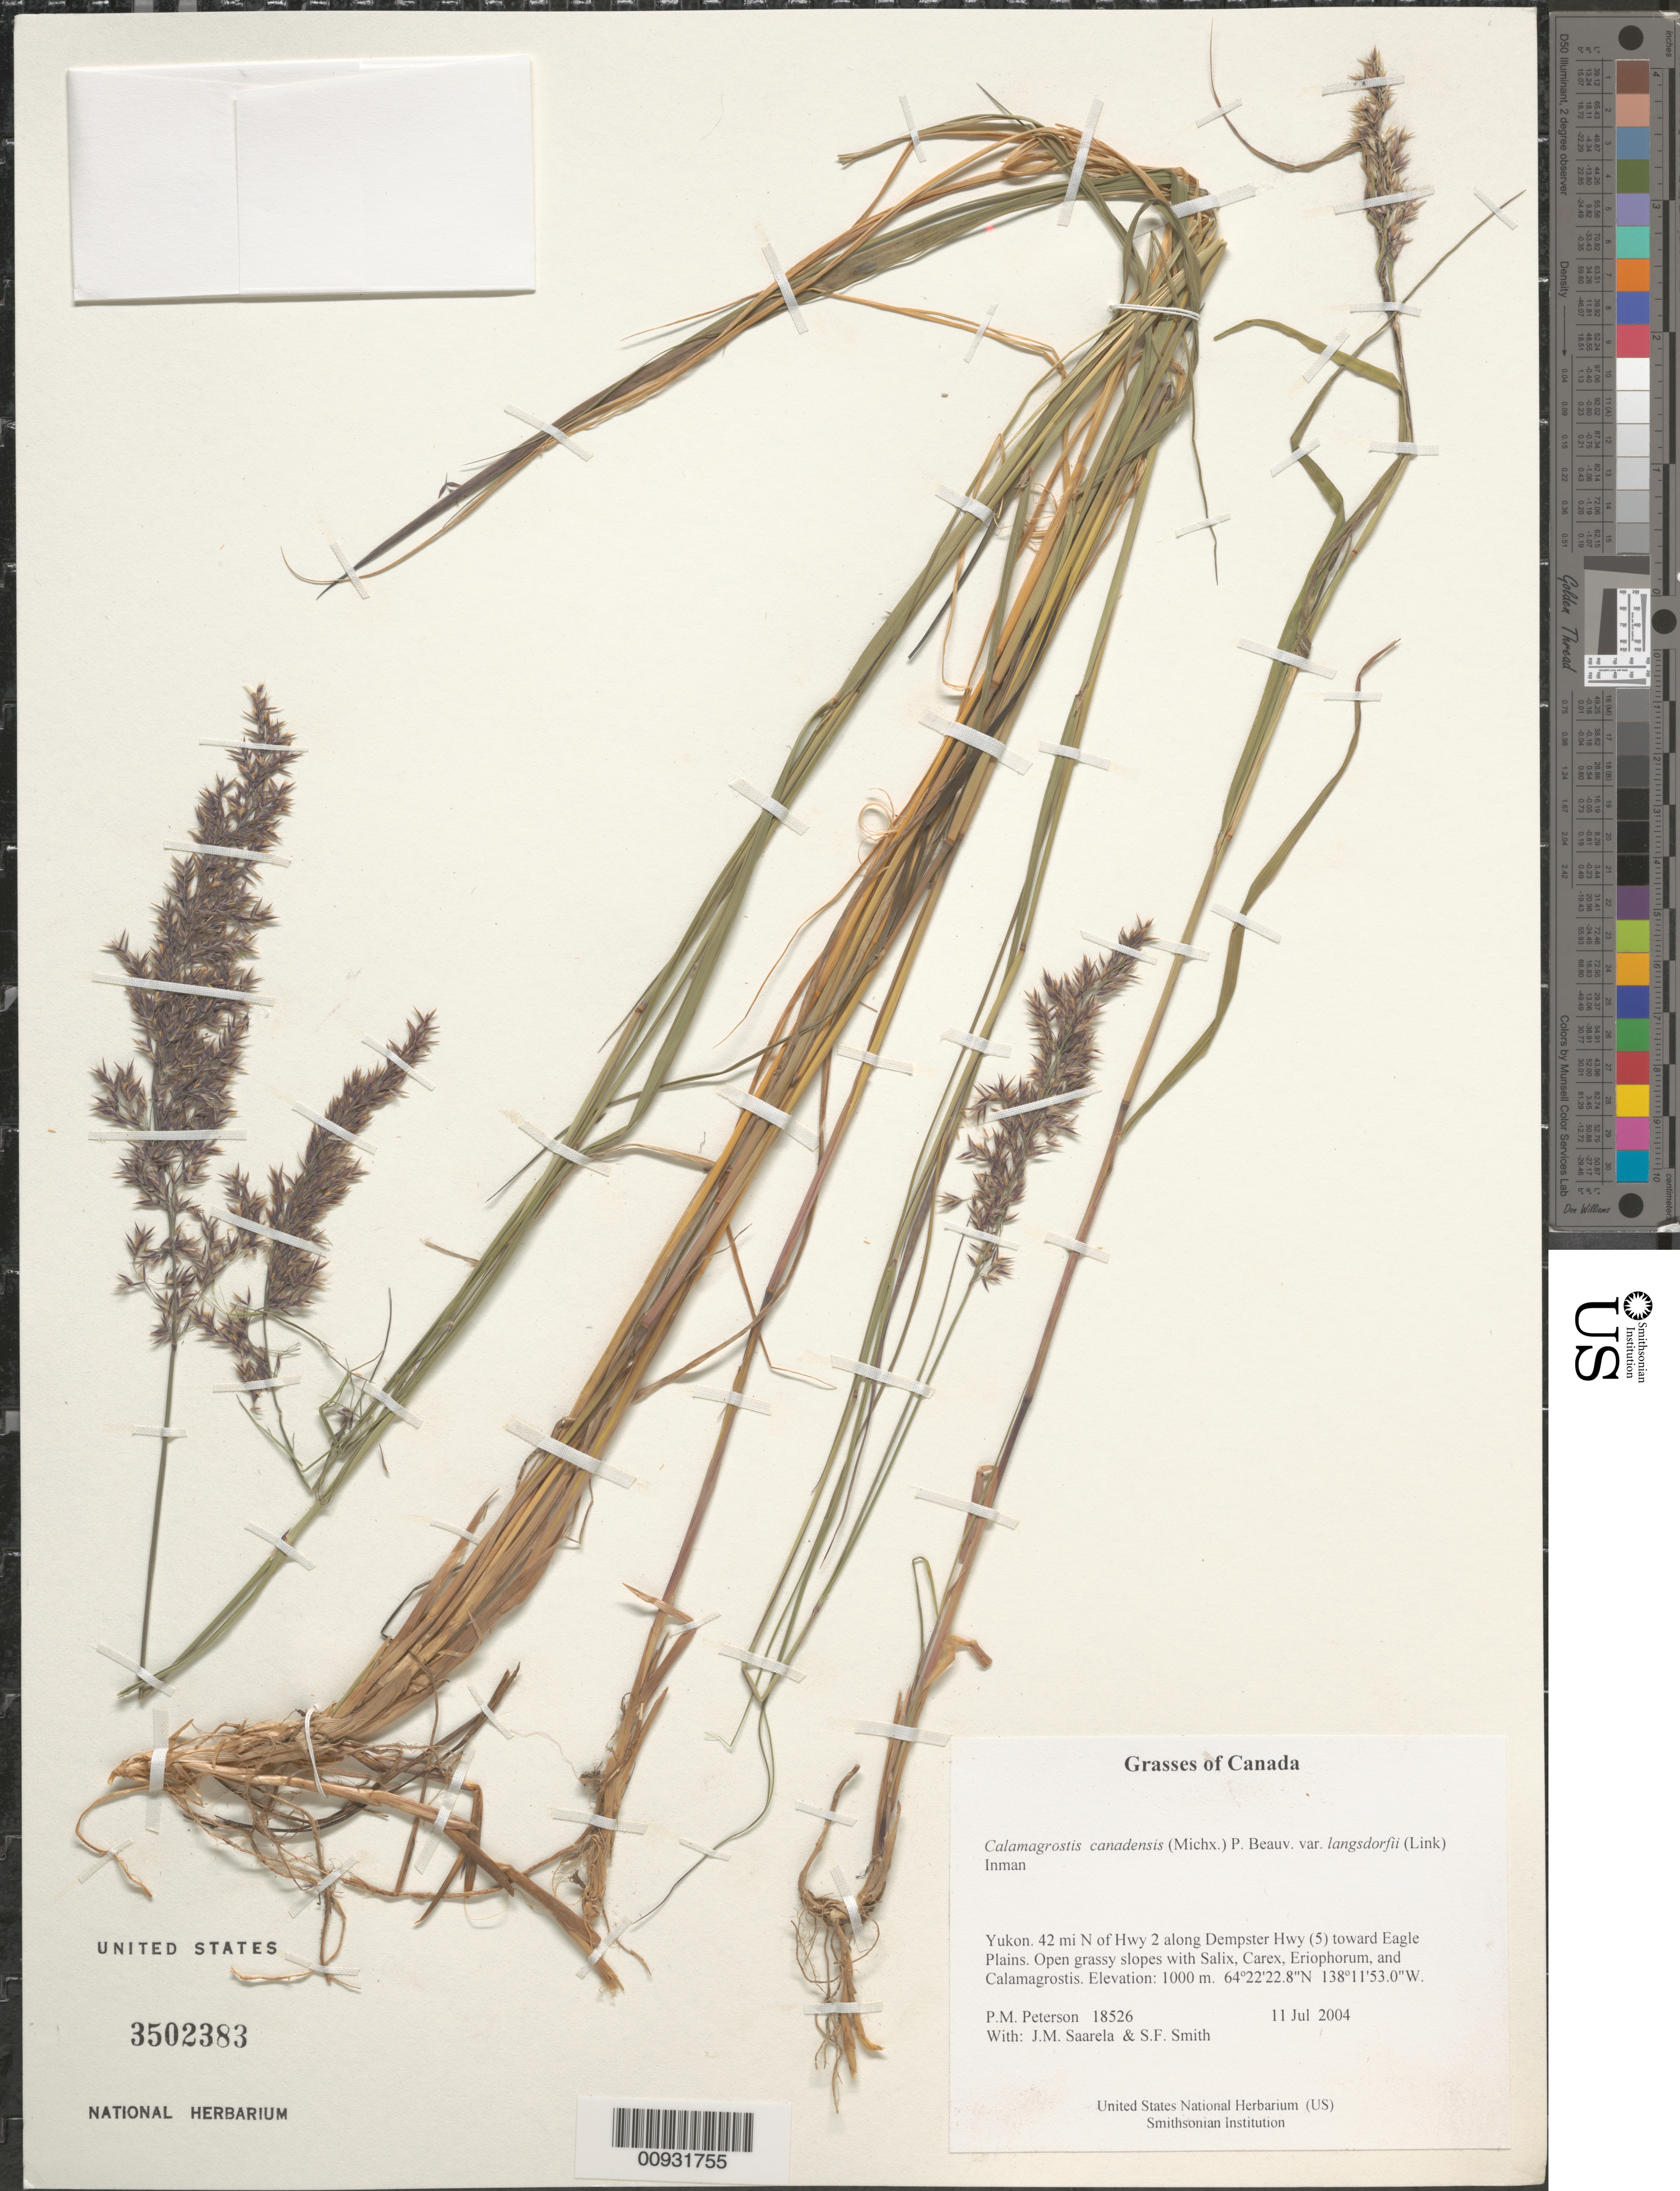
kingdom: Plantae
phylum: Tracheophyta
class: Liliopsida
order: Poales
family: Poaceae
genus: Calamagrostis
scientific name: Calamagrostis canadensis var. langsdorffii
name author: (Link) Inman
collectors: P. M. Peterson, J. Saarela & S.F. Smith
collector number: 18526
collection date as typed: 11 Jul 2004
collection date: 2004-07-11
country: Canada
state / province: Yukon Territory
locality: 42 mi N of Hwy 2 along Dempster Hwy (5) toward Eagle Plains. Open grassy slopes with Salix, Carex, Eriophorum, and Calamagrostis.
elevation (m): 1000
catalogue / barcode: US 3502383